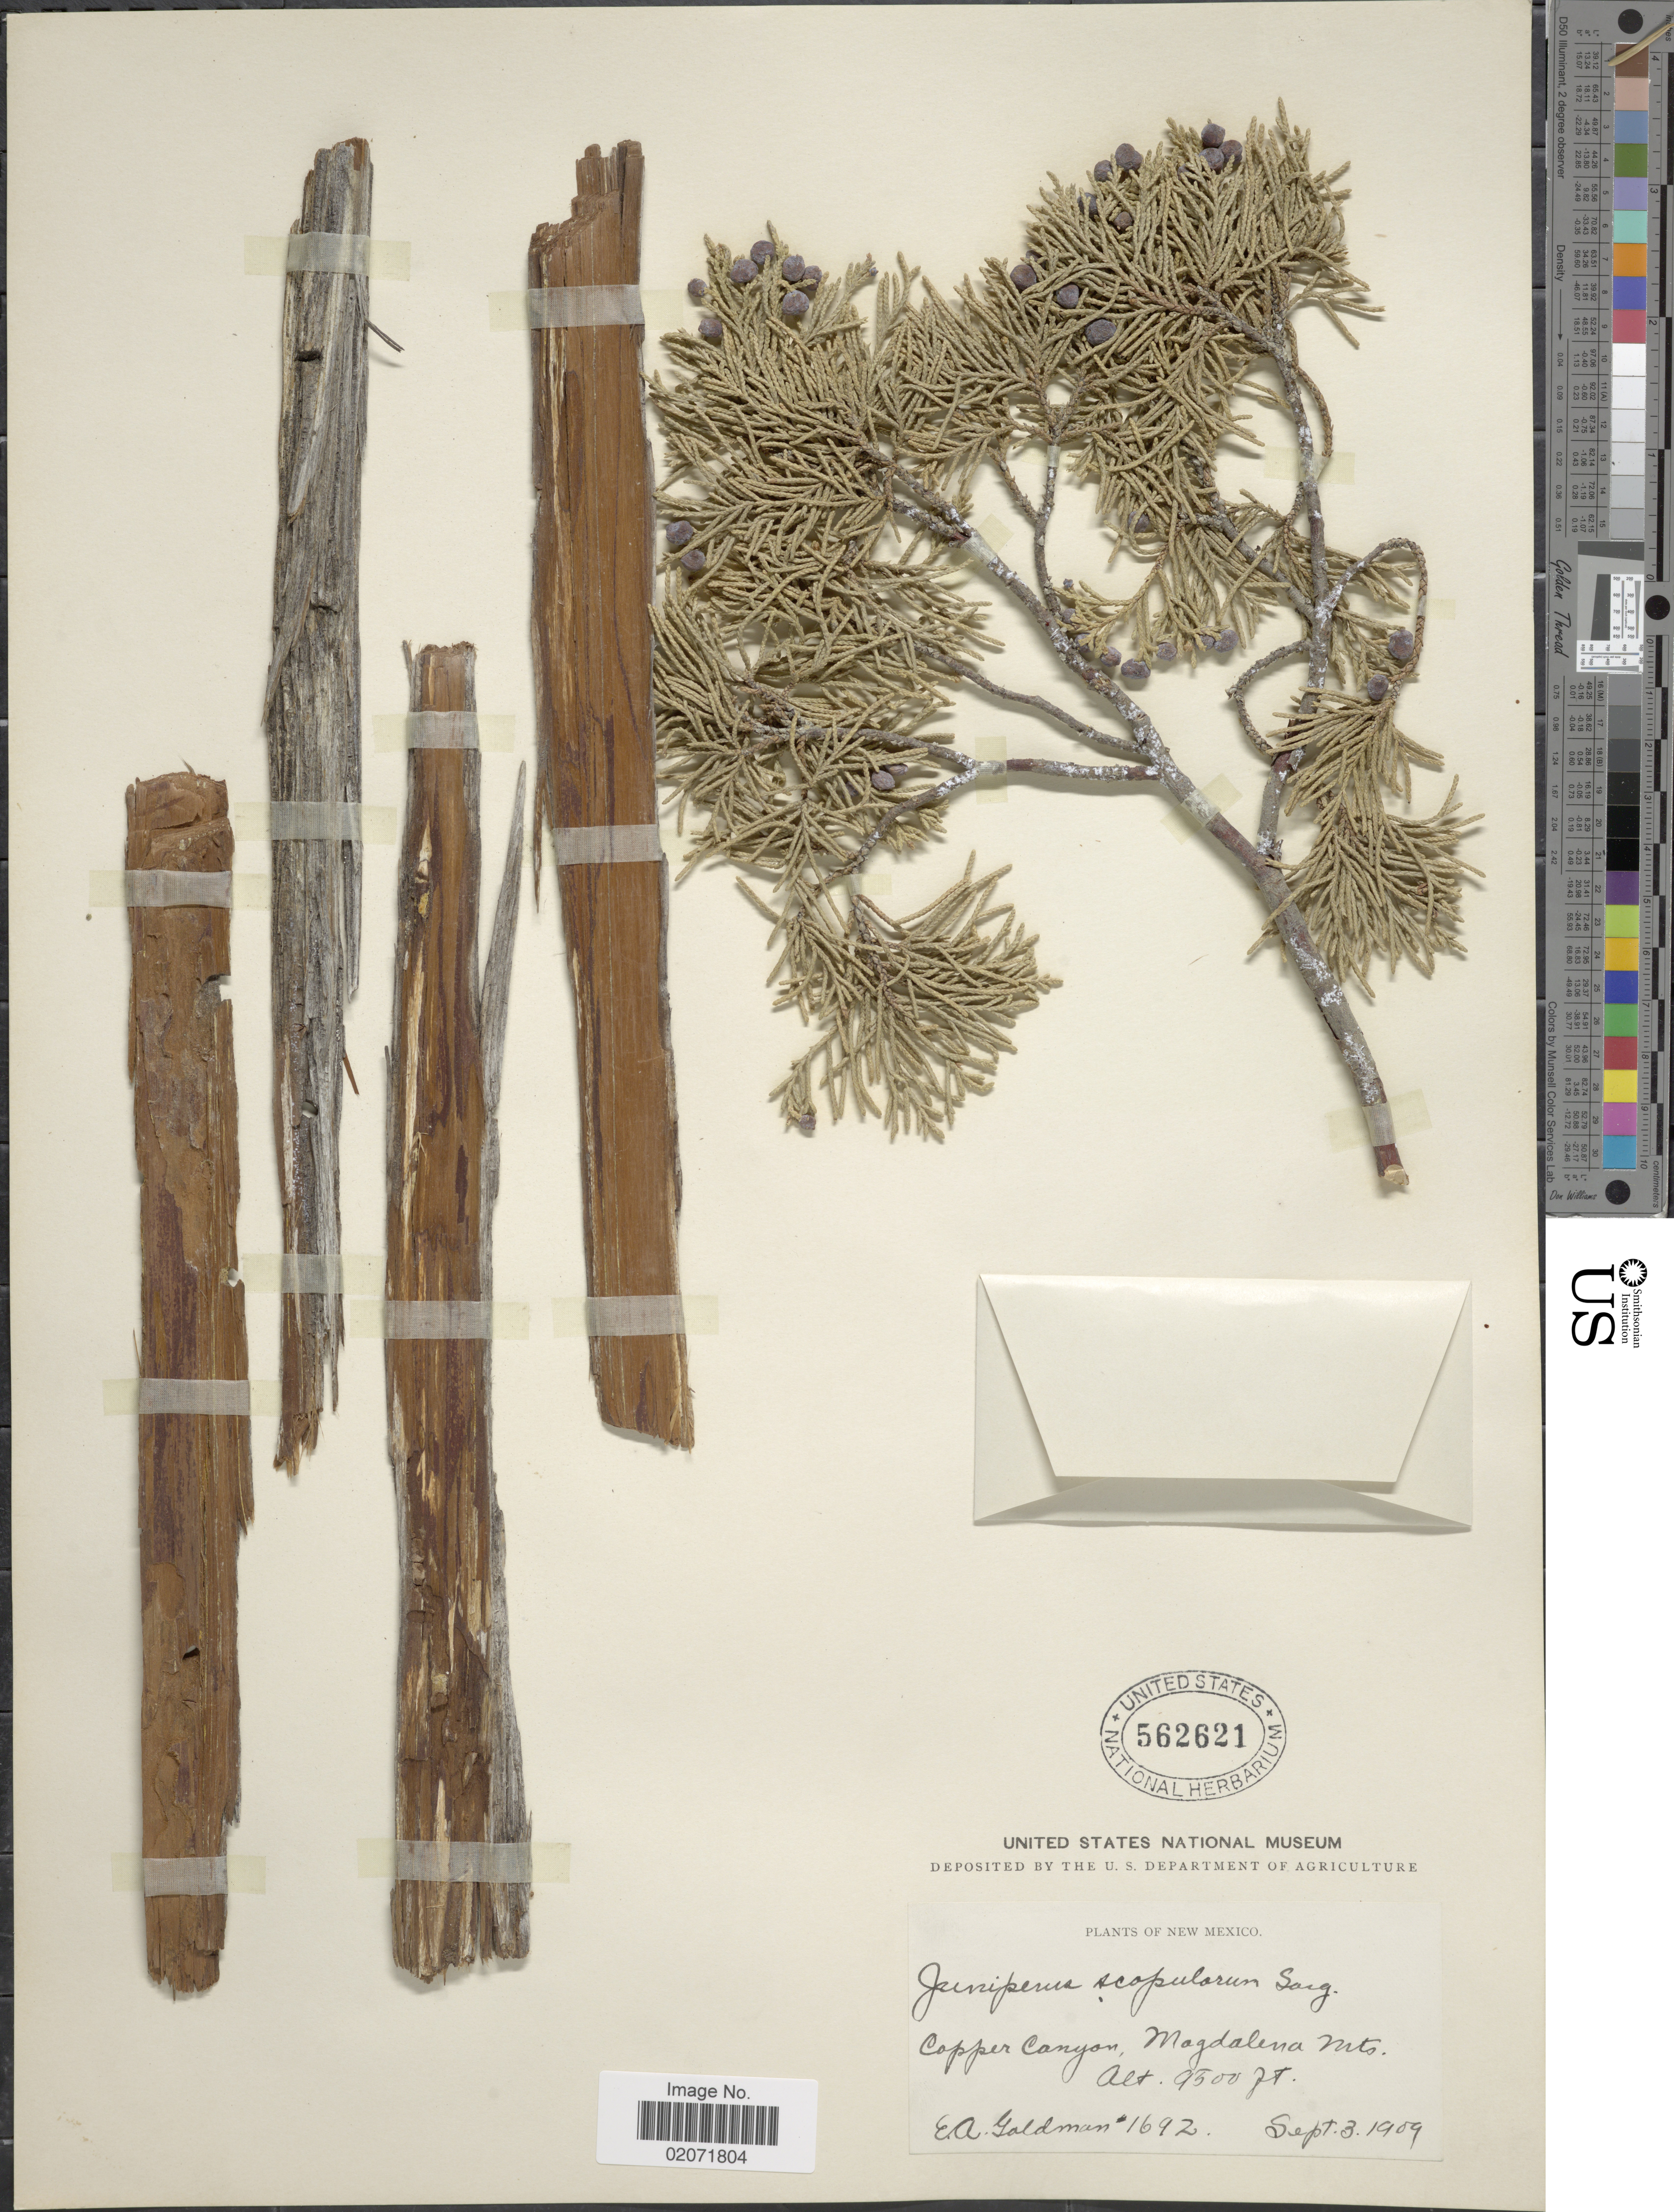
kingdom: Plantae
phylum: Tracheophyta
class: Pinopsida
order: Pinales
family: Cupressaceae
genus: Juniperus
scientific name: Juniperus scopulorum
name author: Sarg.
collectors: E. A. Goldman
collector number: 1692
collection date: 1909-09-03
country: United States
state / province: New Mexico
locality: Copper Canyon, Magdalena Mts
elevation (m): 2896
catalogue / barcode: US 562621